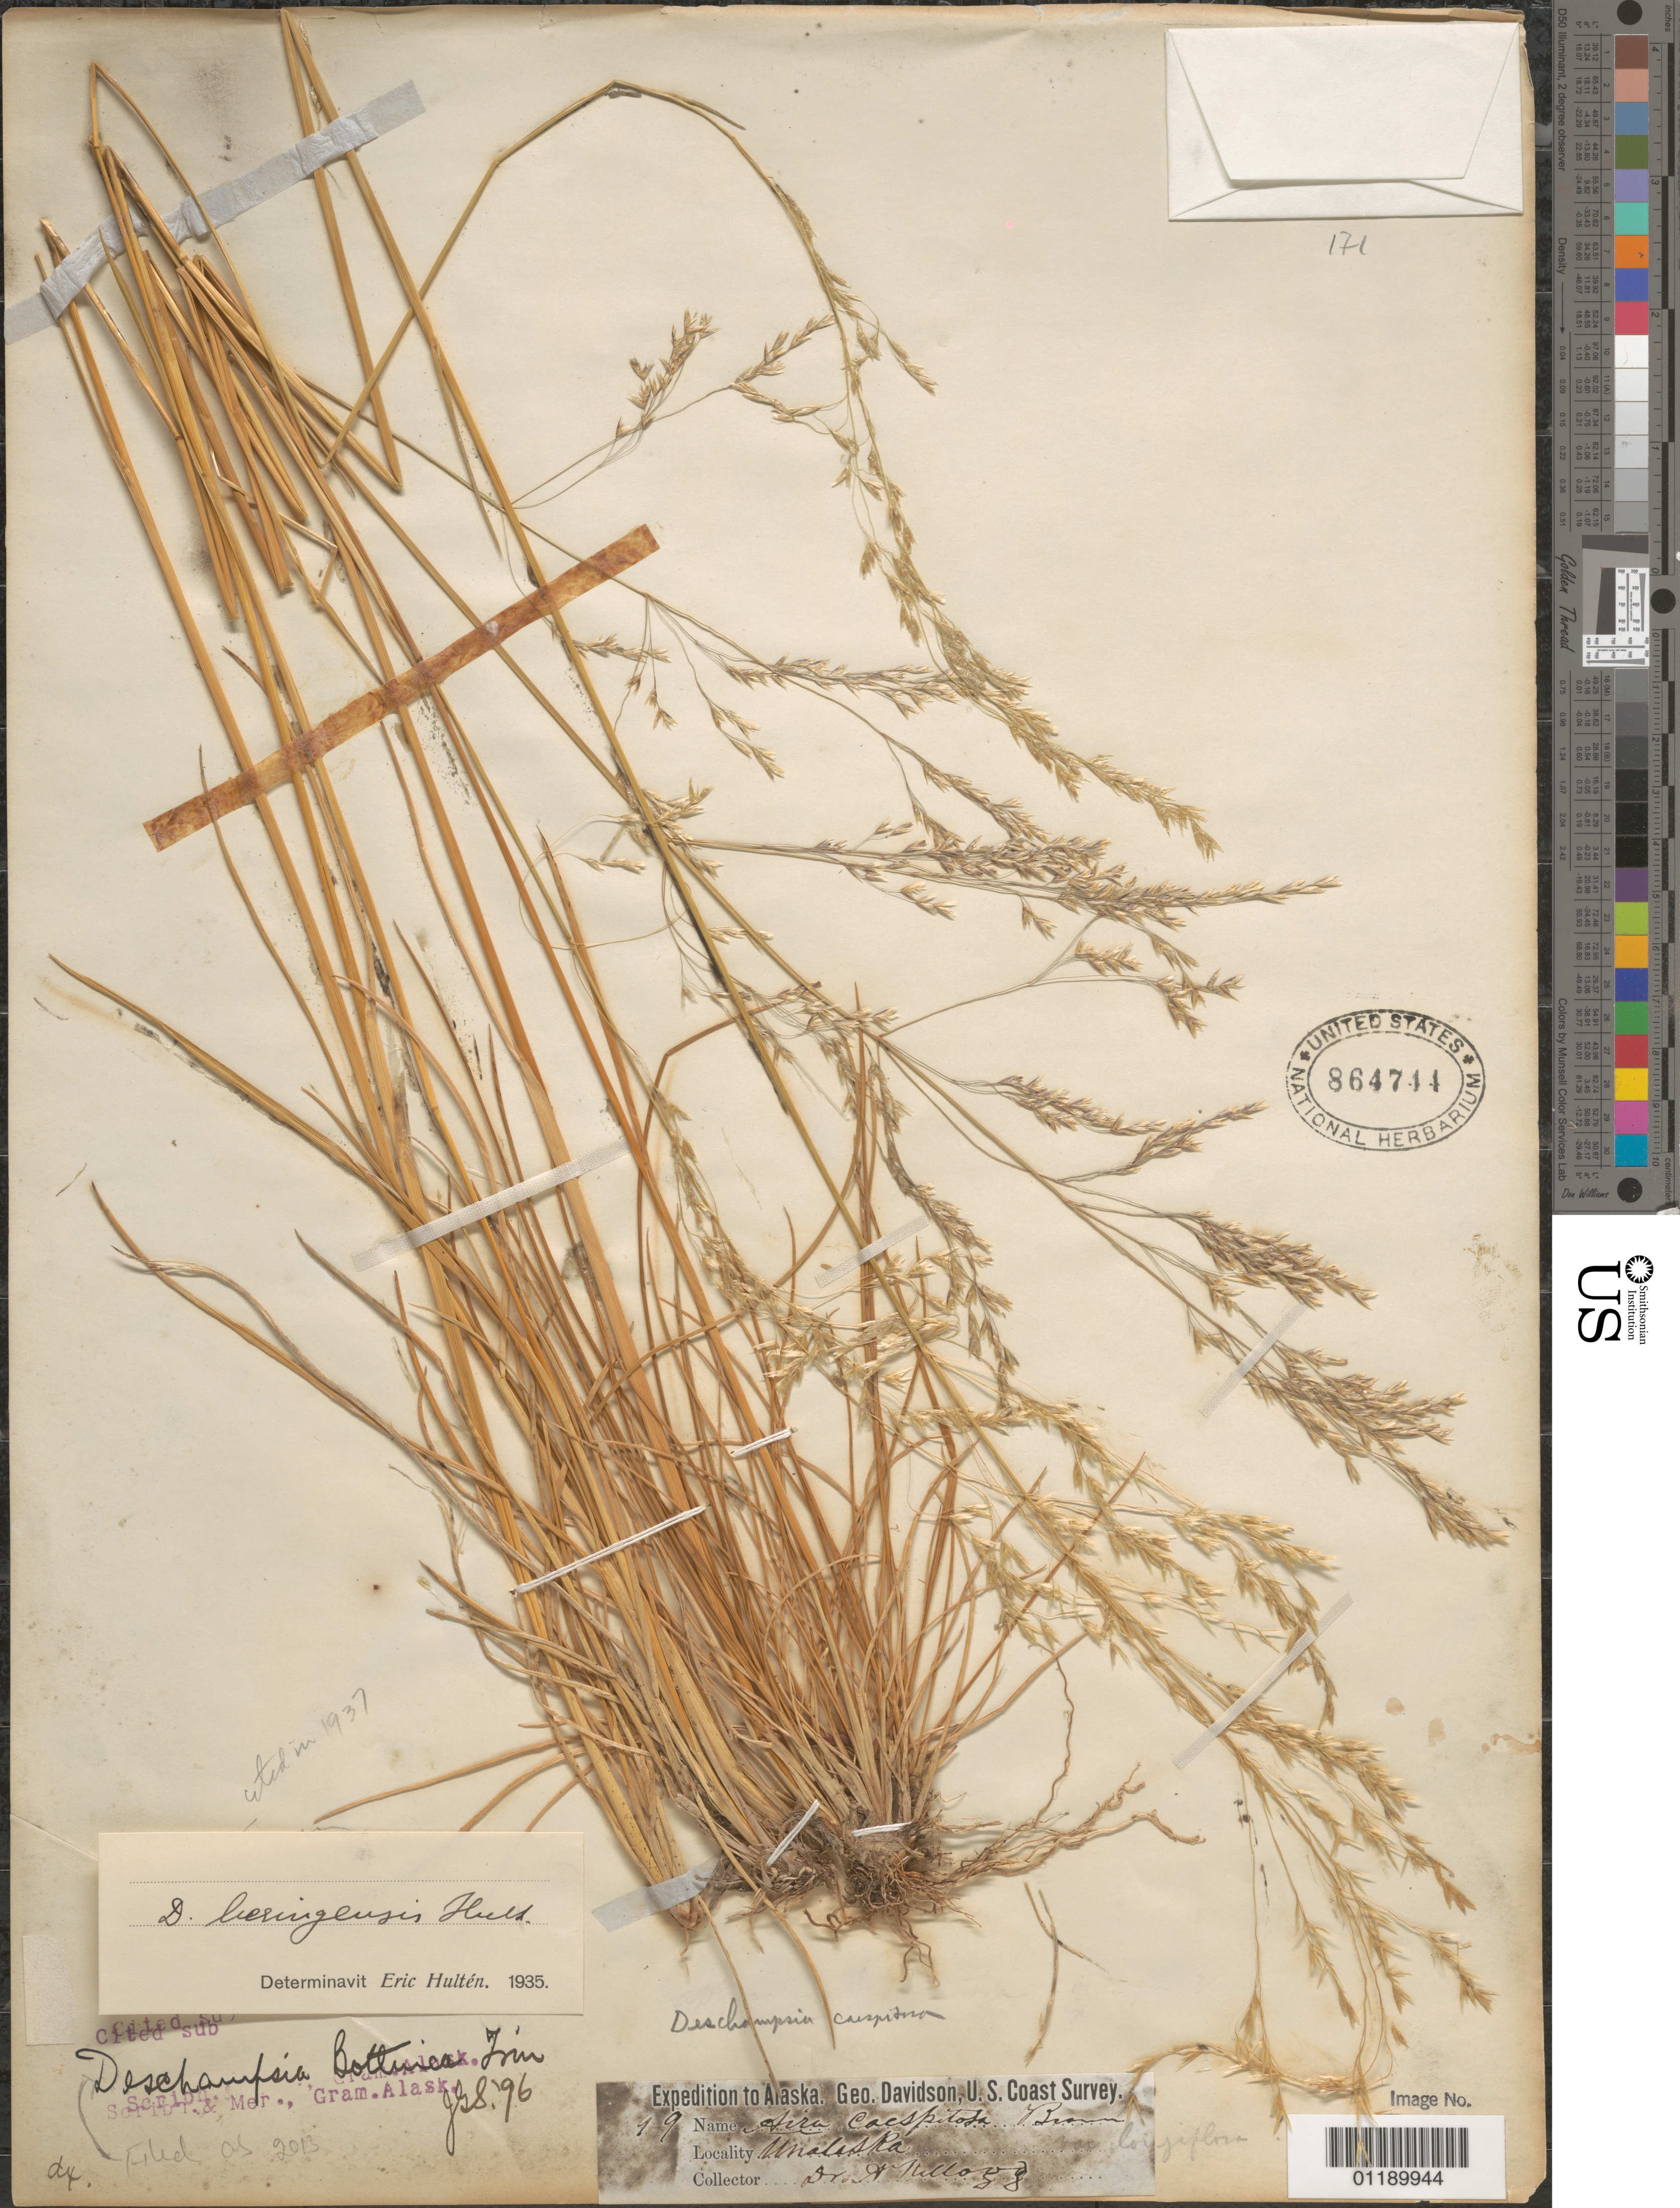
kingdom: Plantae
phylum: Tracheophyta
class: Liliopsida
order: Poales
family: Poaceae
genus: Deschampsia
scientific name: Deschampsia bottnica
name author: (Wahlenb.) Trin.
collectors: A. Kellogg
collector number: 99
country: United States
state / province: Alaska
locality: Unalaska.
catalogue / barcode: US 864744